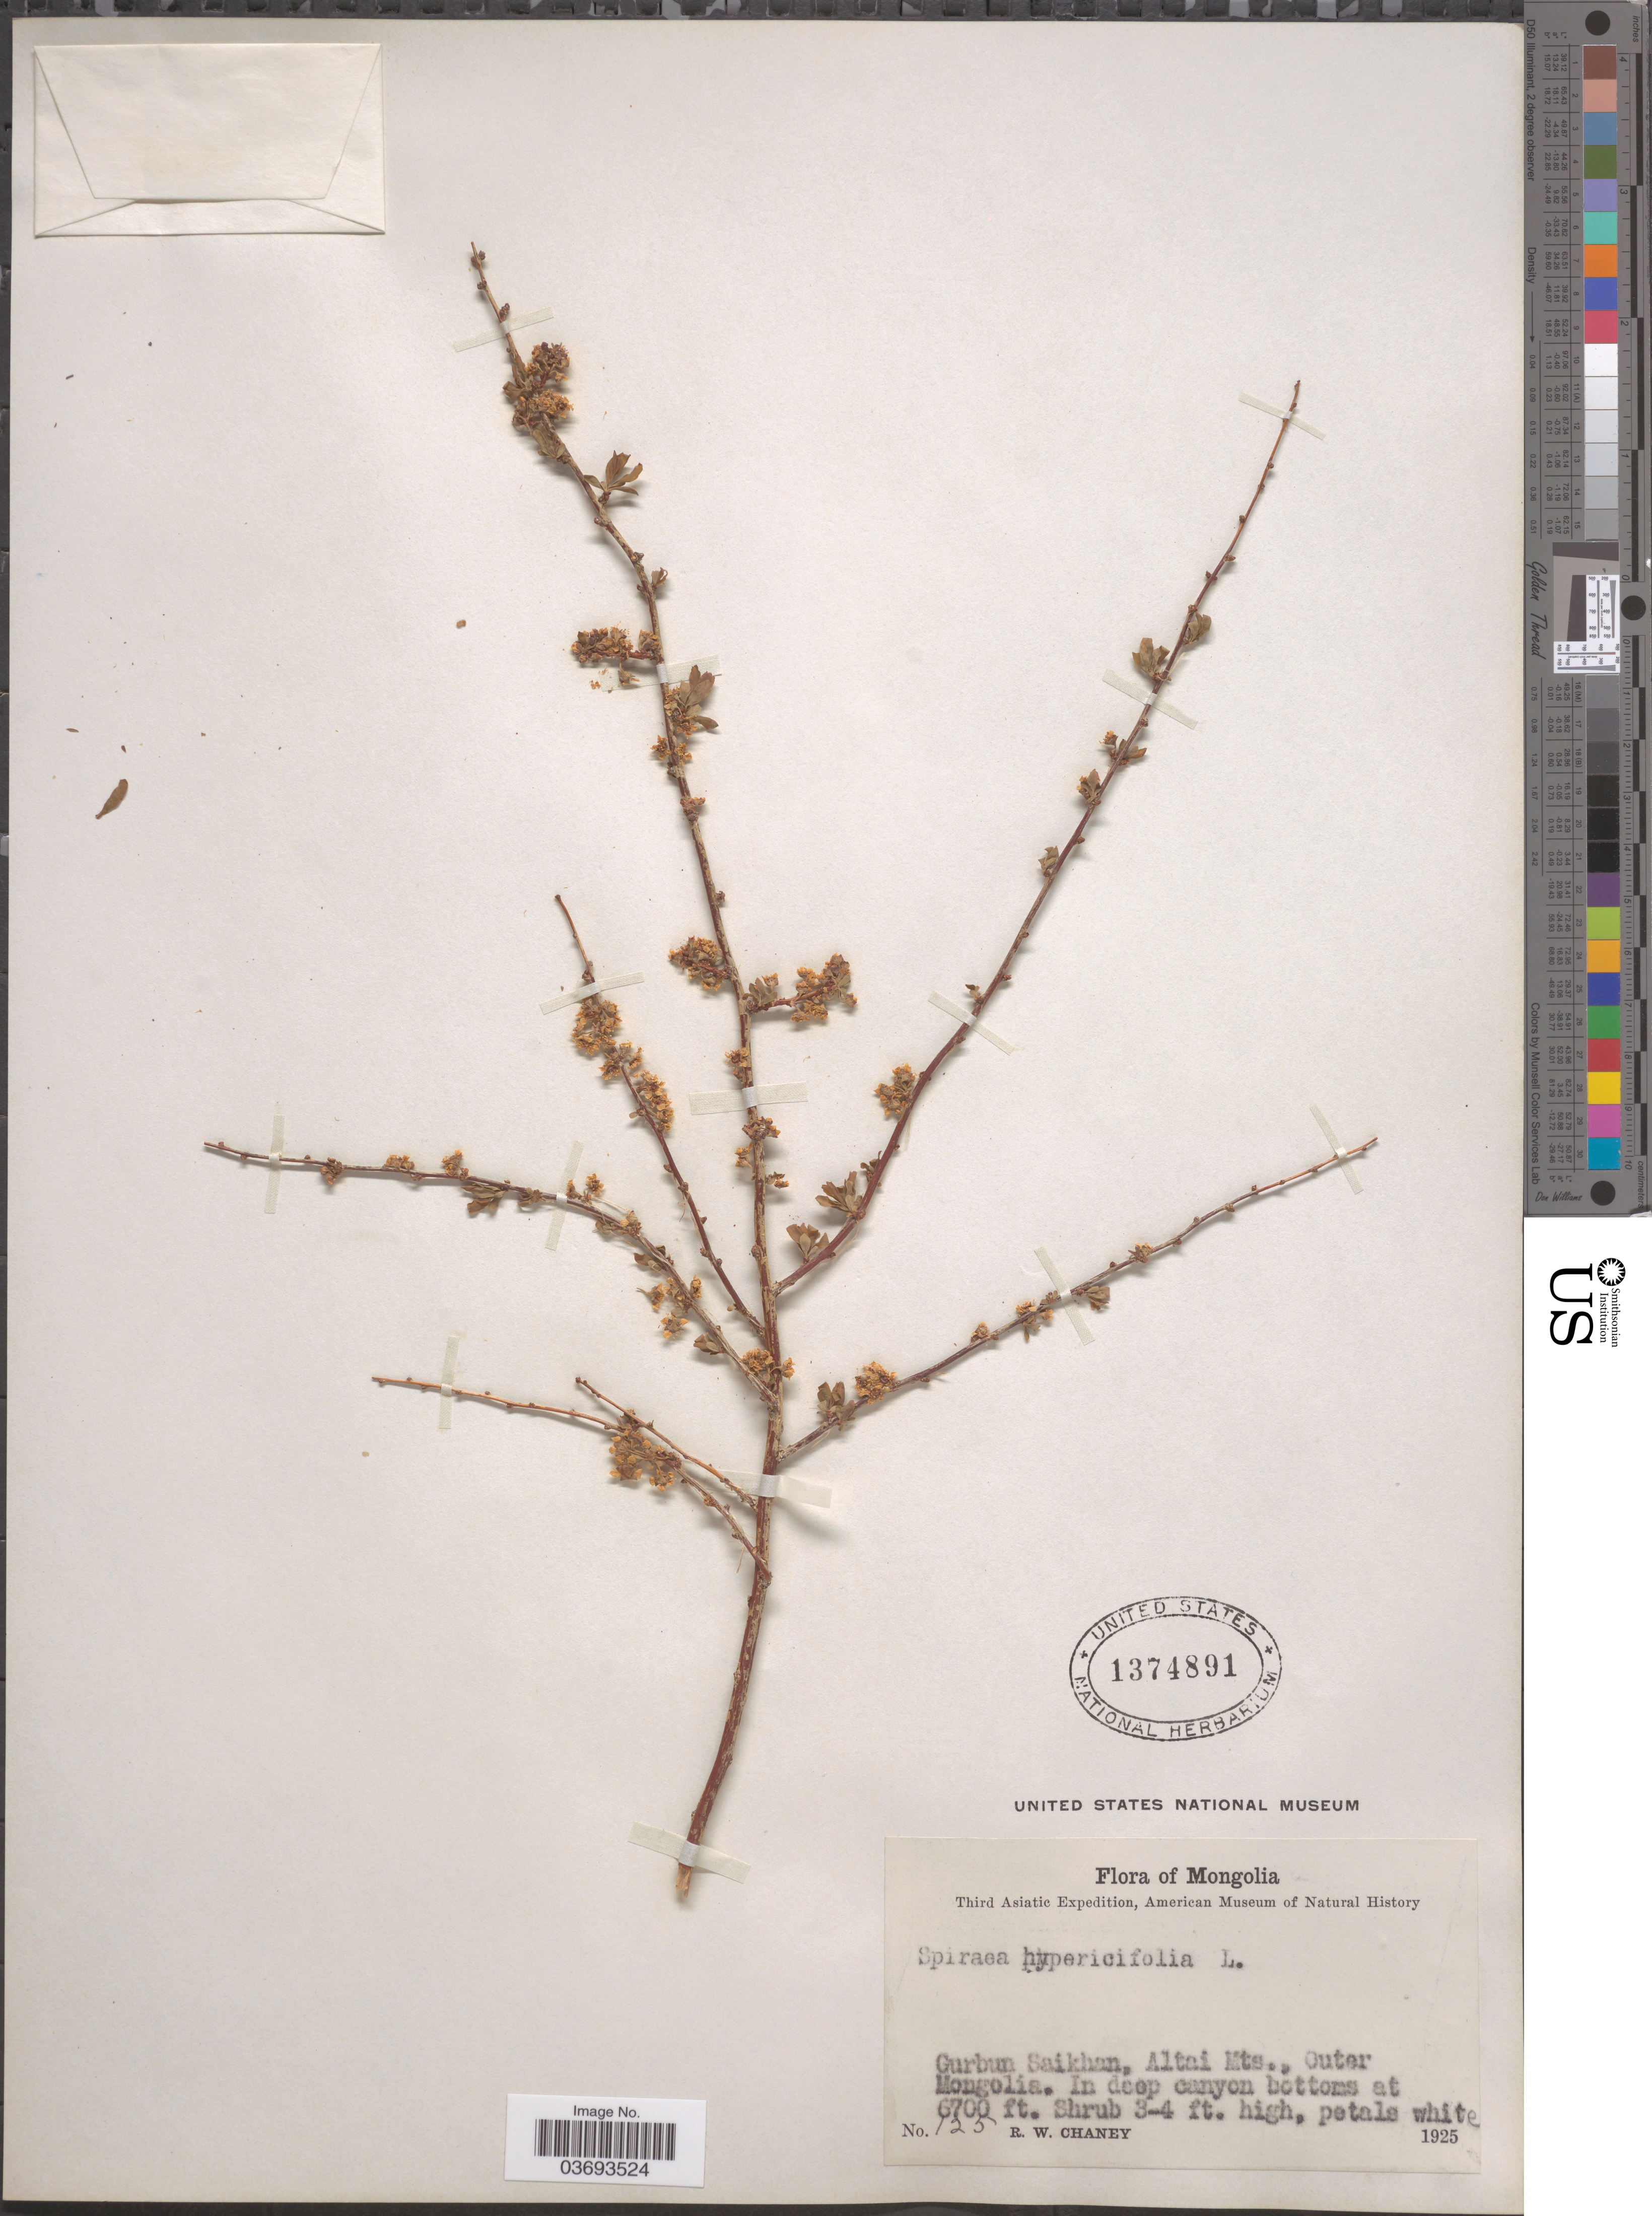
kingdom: Plantae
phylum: Tracheophyta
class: Magnoliopsida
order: Rosales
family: Rosaceae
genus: Spiraea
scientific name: Spiraea hypericifolia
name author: L.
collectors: R. Chaney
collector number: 125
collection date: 1925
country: Mongolia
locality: Gurbun Saikhan, Altai Mts., Outer Mongolia. In deep canyon bottoms.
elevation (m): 2042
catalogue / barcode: US 1374891